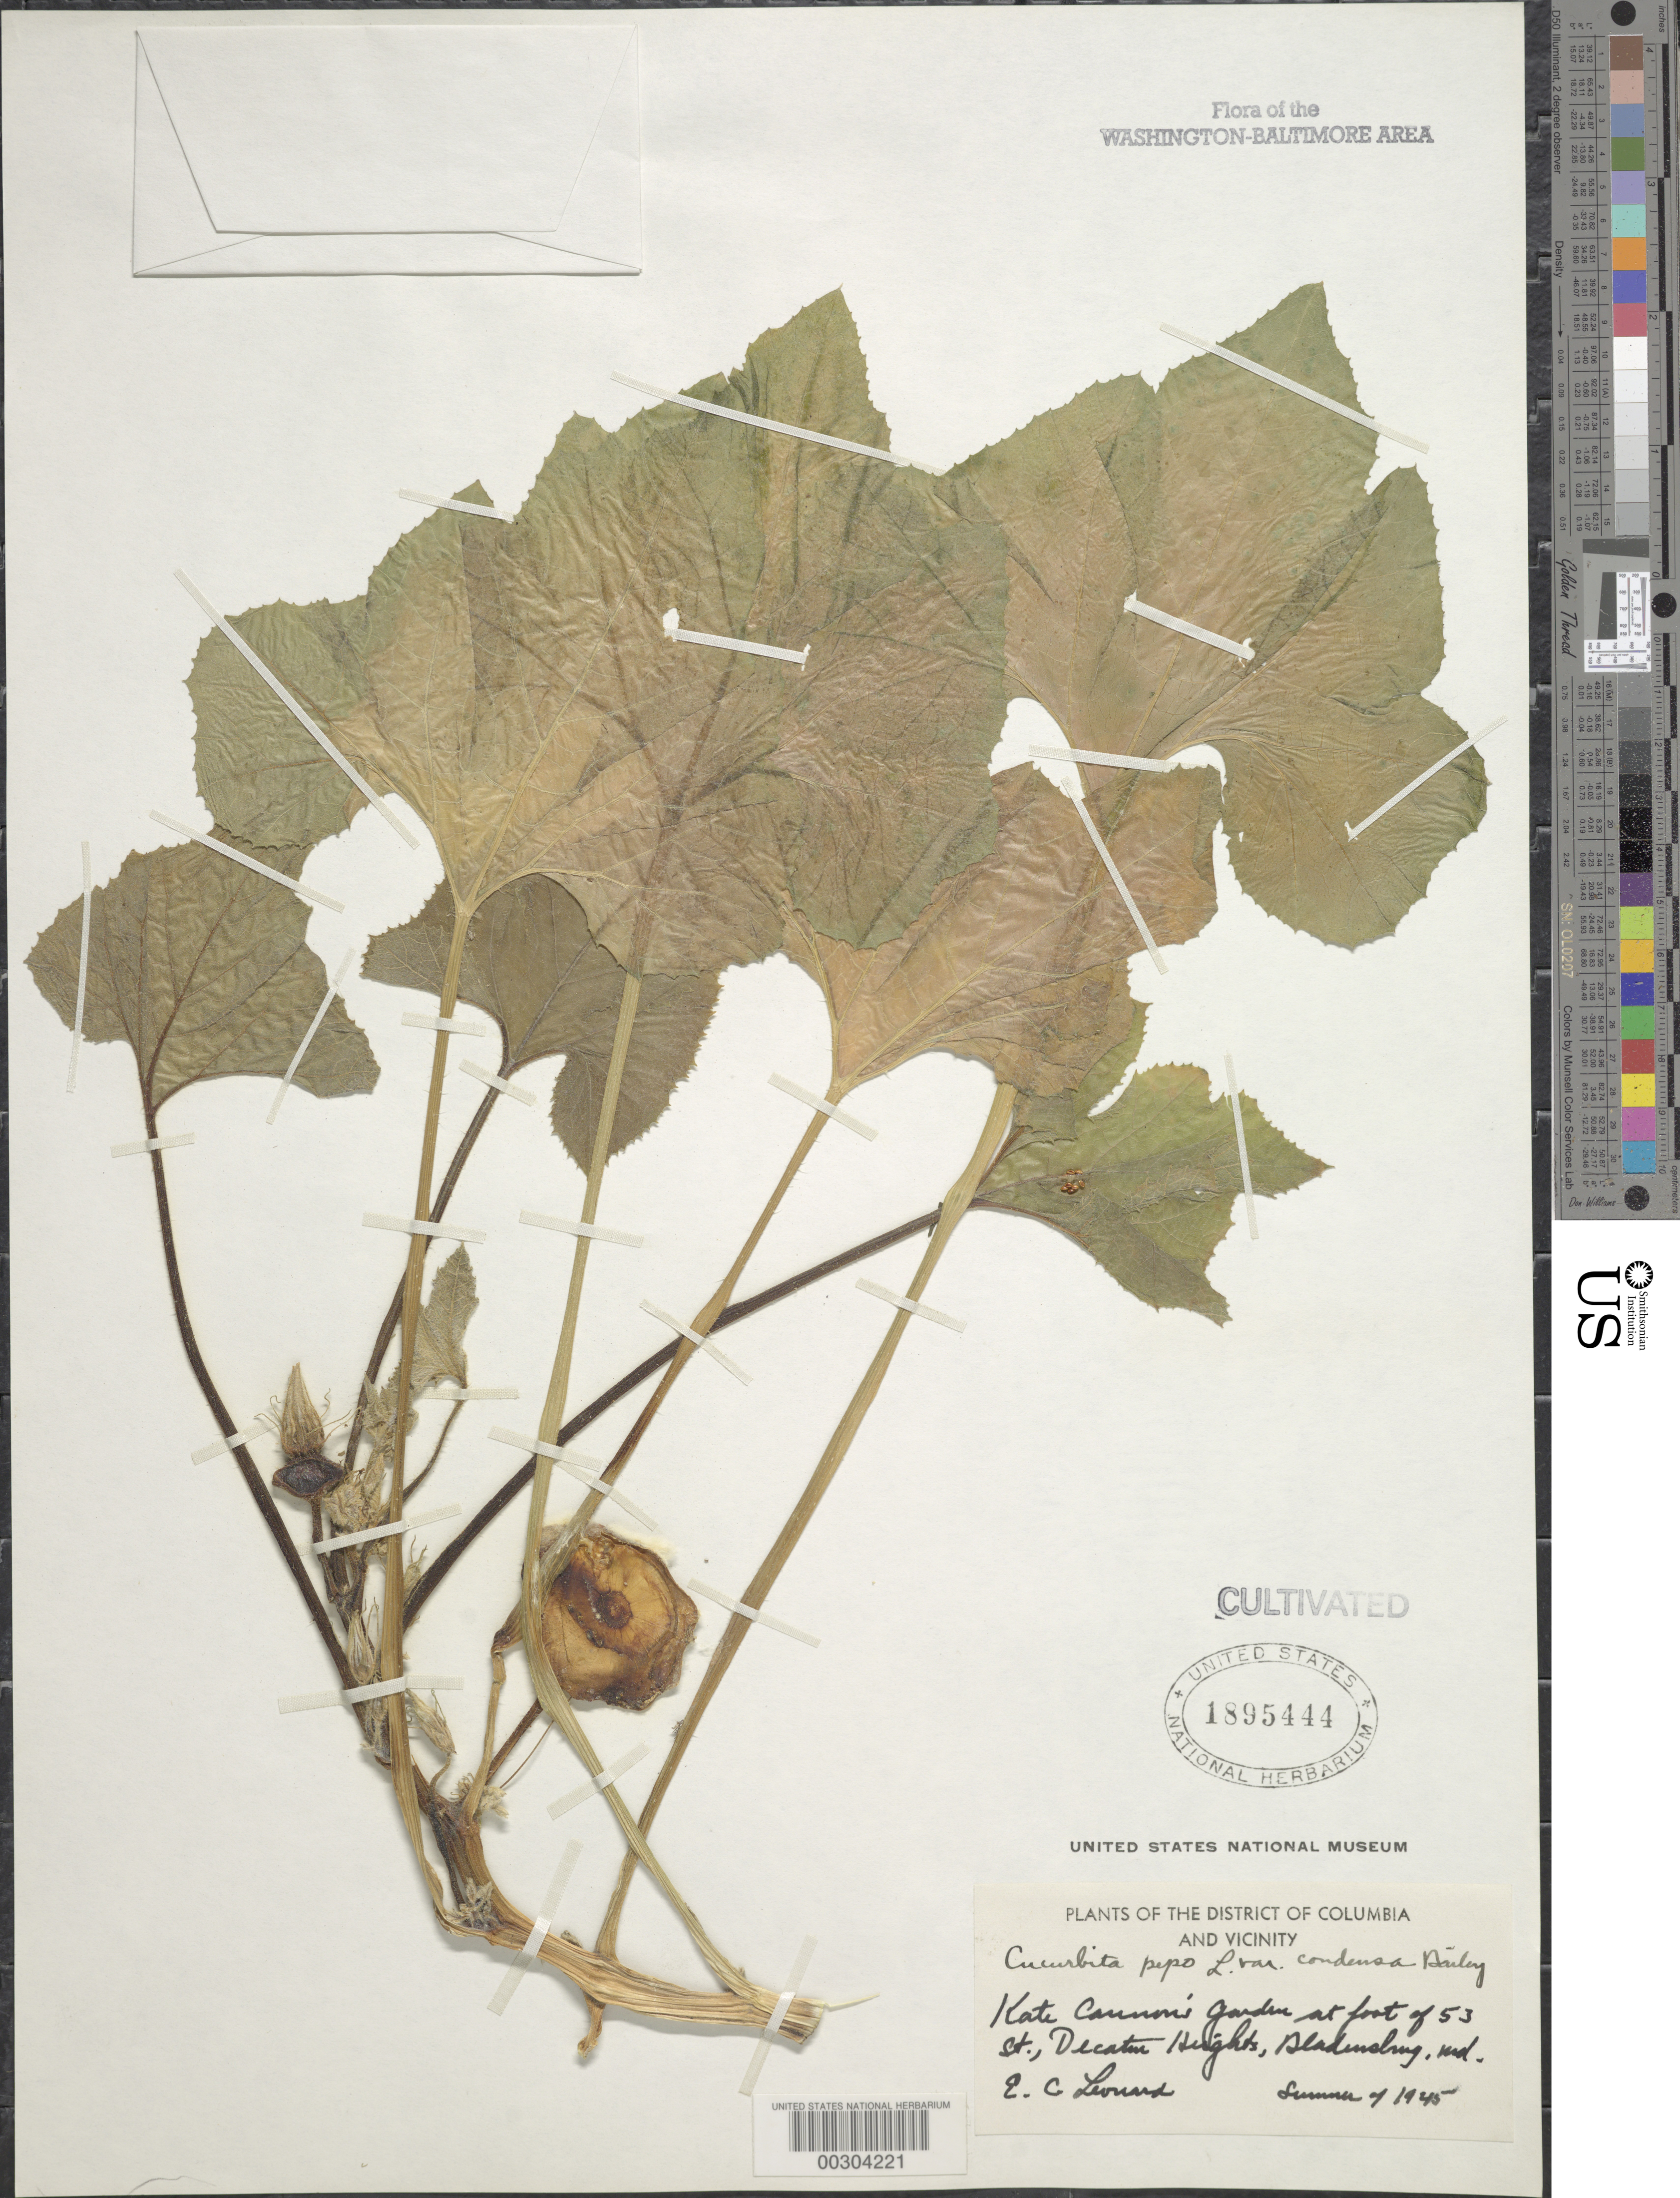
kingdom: Plantae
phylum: Tracheophyta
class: Magnoliopsida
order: Cucurbitales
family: Cucurbitaceae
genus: Cucurbita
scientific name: Cucurbita pepo var. condensa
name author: L.H. Bailey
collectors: E. C. Leonard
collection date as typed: Sum 1945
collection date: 1945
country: United States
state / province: Maryland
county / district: Prince George's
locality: At foot of 53 St, Kate Cannon's garden, Decatur Heights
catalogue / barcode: US 1895444